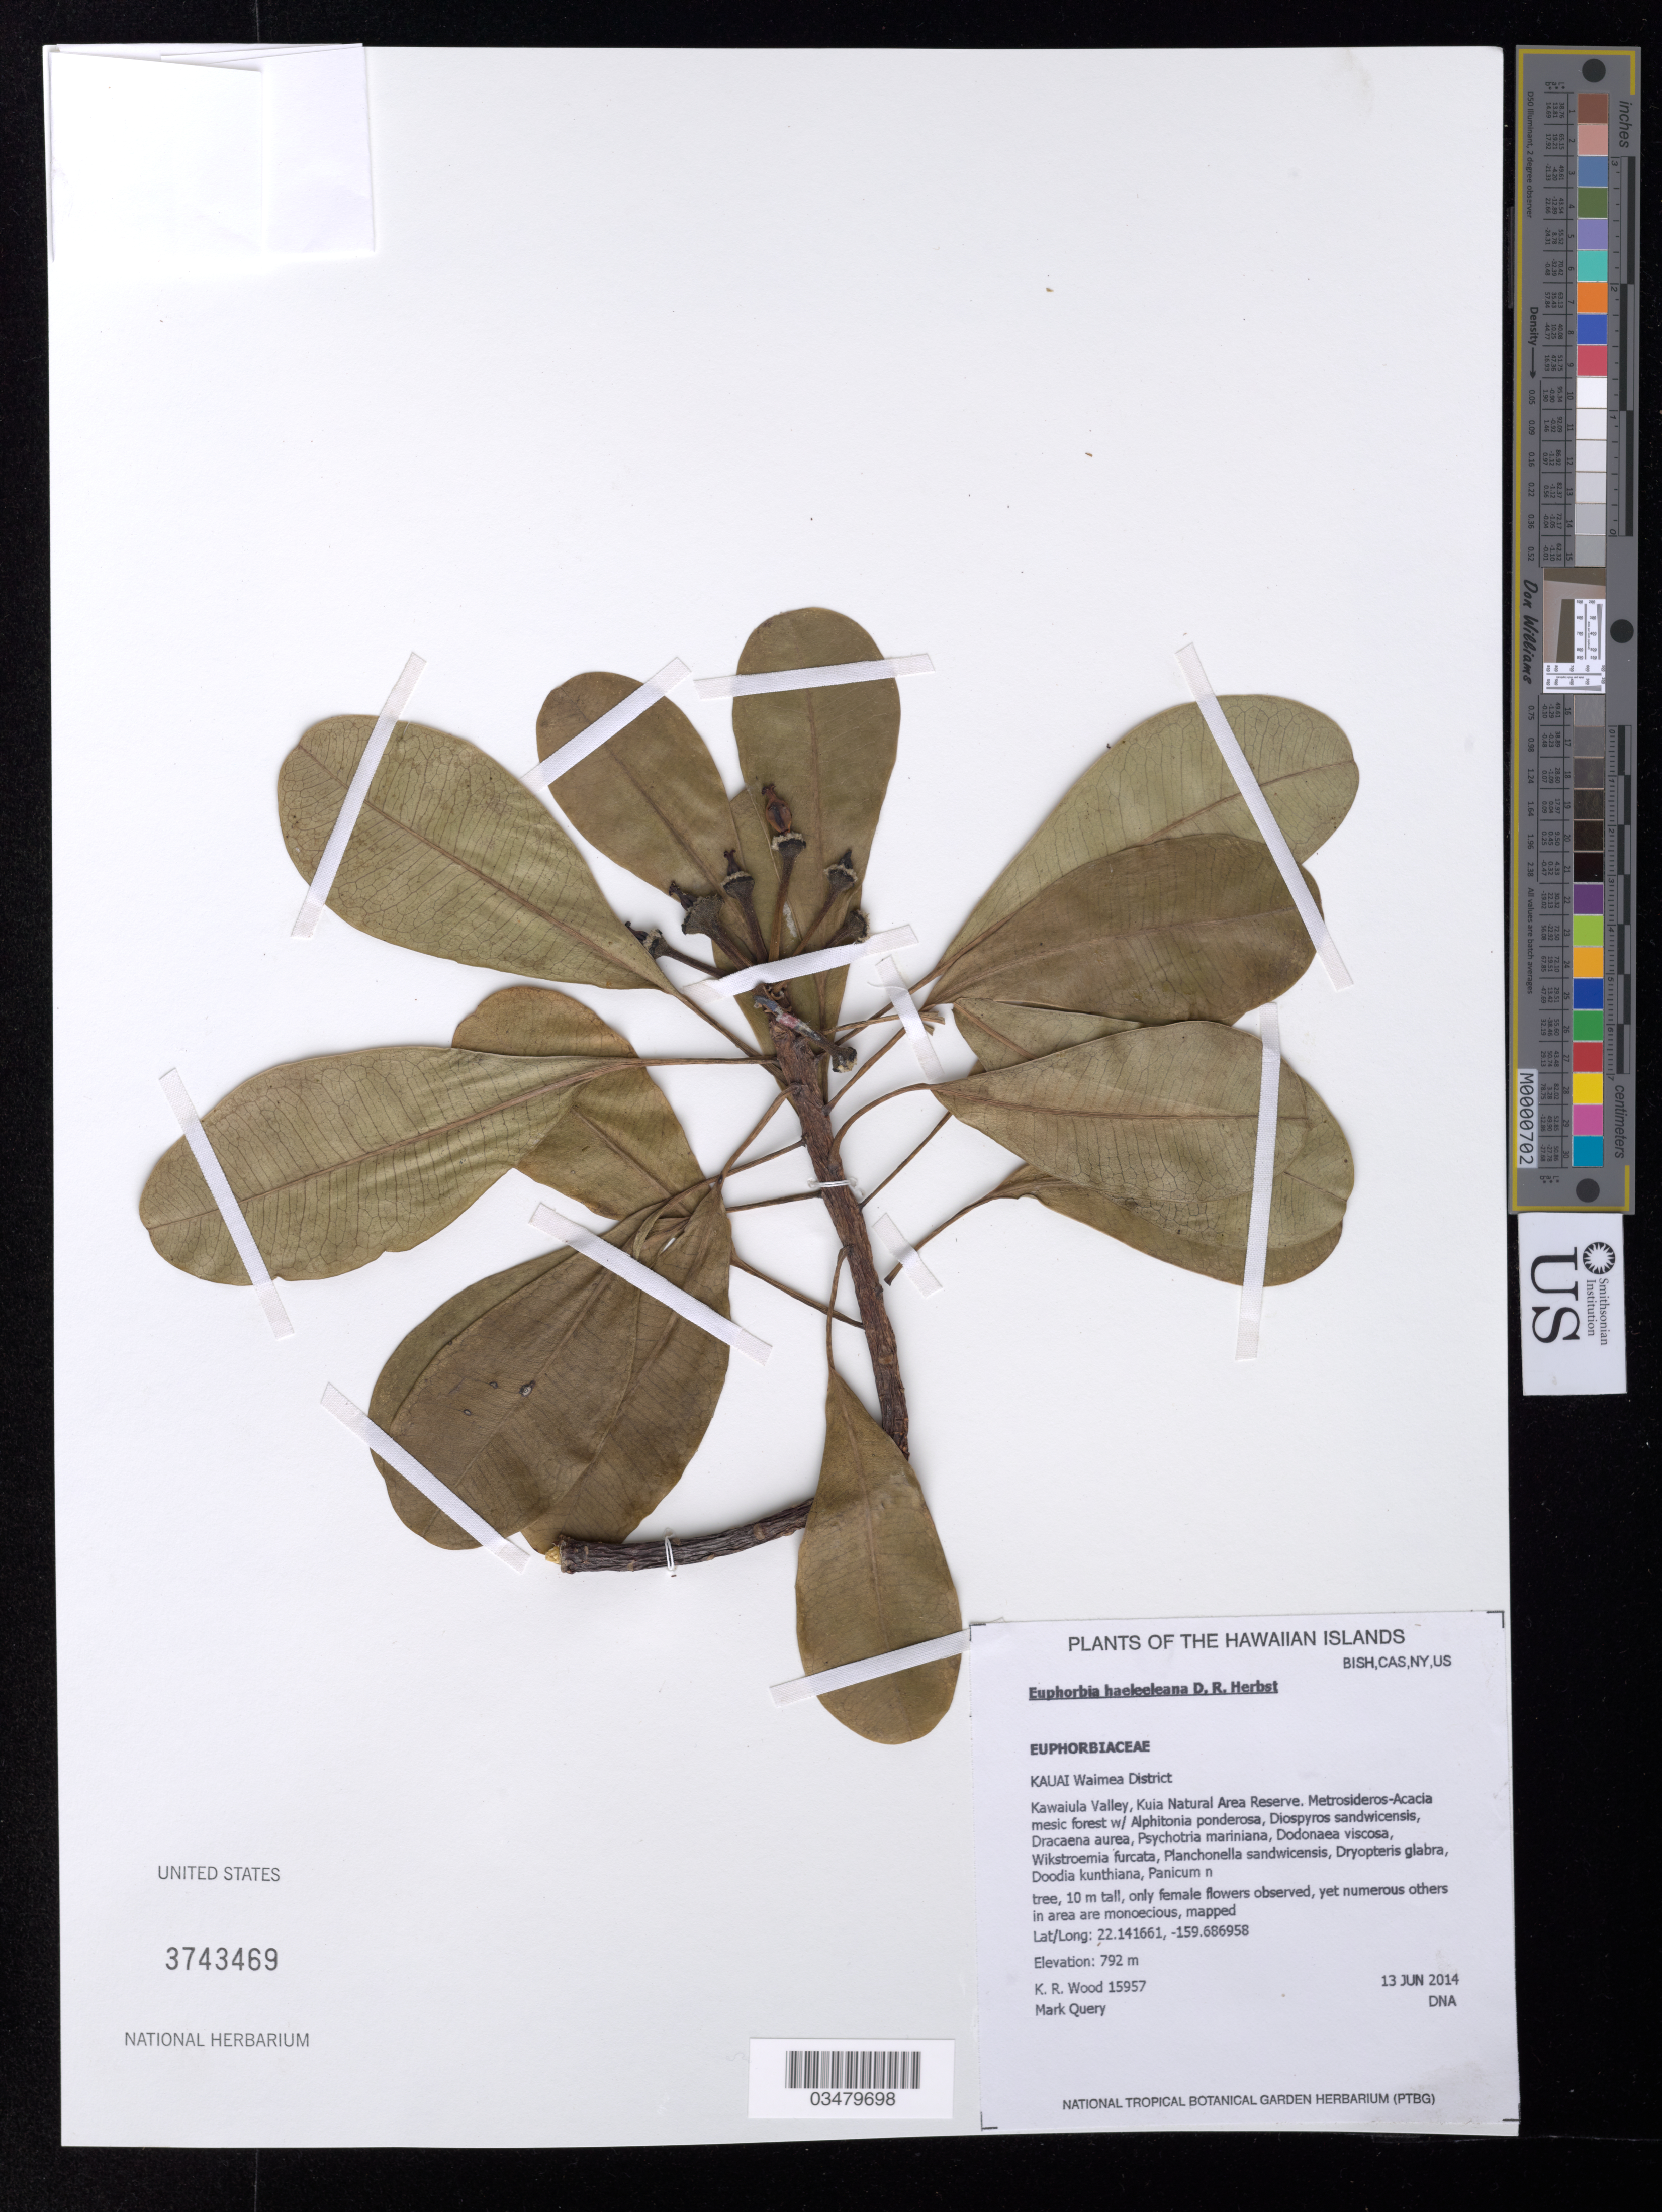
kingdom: Plantae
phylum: Tracheophyta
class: Magnoliopsida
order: Malpighiales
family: Euphorbiaceae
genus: Euphorbia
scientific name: Euphorbia haeleeleana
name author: D.R. Herbst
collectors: K. R. Wood & M. Query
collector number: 15957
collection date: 2014-06-13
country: United States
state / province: Hawaii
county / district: Kauai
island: Kauai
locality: Waimea District, Kawalula Valley, Kuia Natural Area Reserve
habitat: Mesic forest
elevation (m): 792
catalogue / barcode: US 3743469